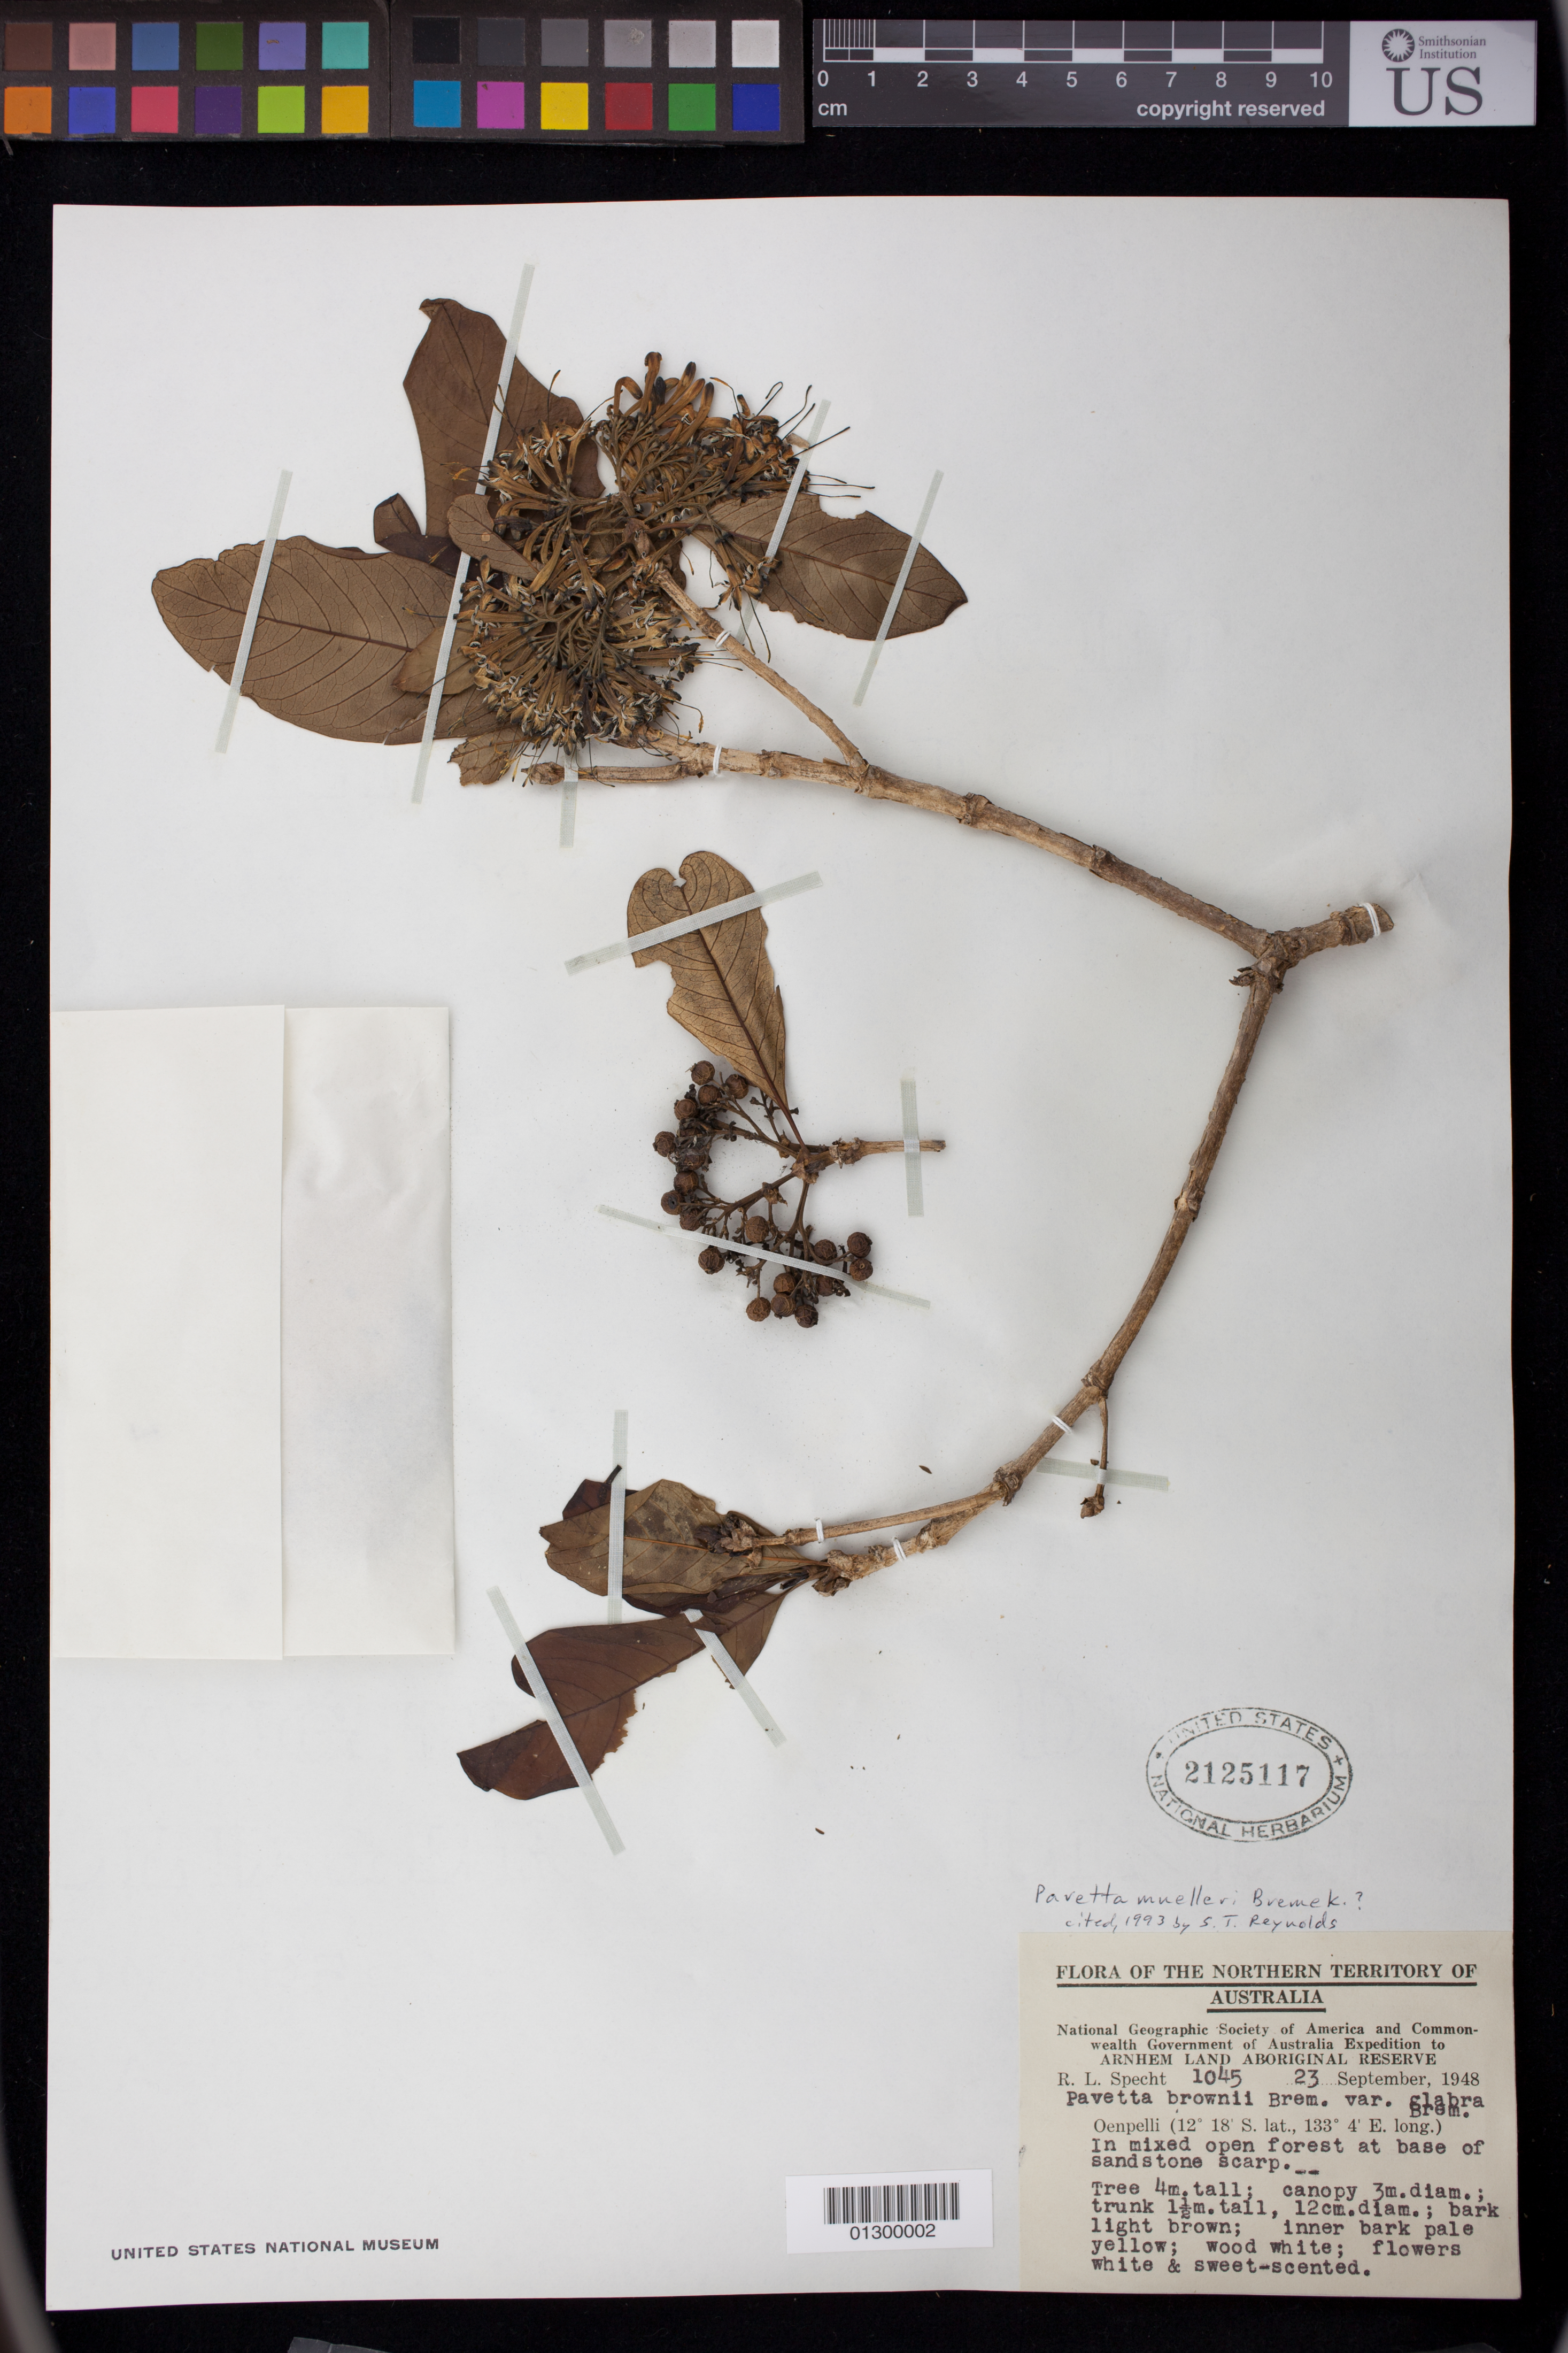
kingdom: Plantae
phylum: Tracheophyta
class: Magnoliopsida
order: Gentianales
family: Rubiaceae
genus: Pavetta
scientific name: Pavetta mulleri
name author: Bridson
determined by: Reynolds, S. T.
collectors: R. L. Specht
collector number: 1045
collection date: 1948-09-23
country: Australia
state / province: Northern Territory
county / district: West Arnhem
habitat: In mixed open forest at base of sandstone scarp.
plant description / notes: Tree 4 m. tall; canopy 3 m. diam.; trunk 1.5 m. tall, 12 cm. diam.; bark light brown; inner bark pale yellow; wood white; flowers white and sweet-scented.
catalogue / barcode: US 2125117